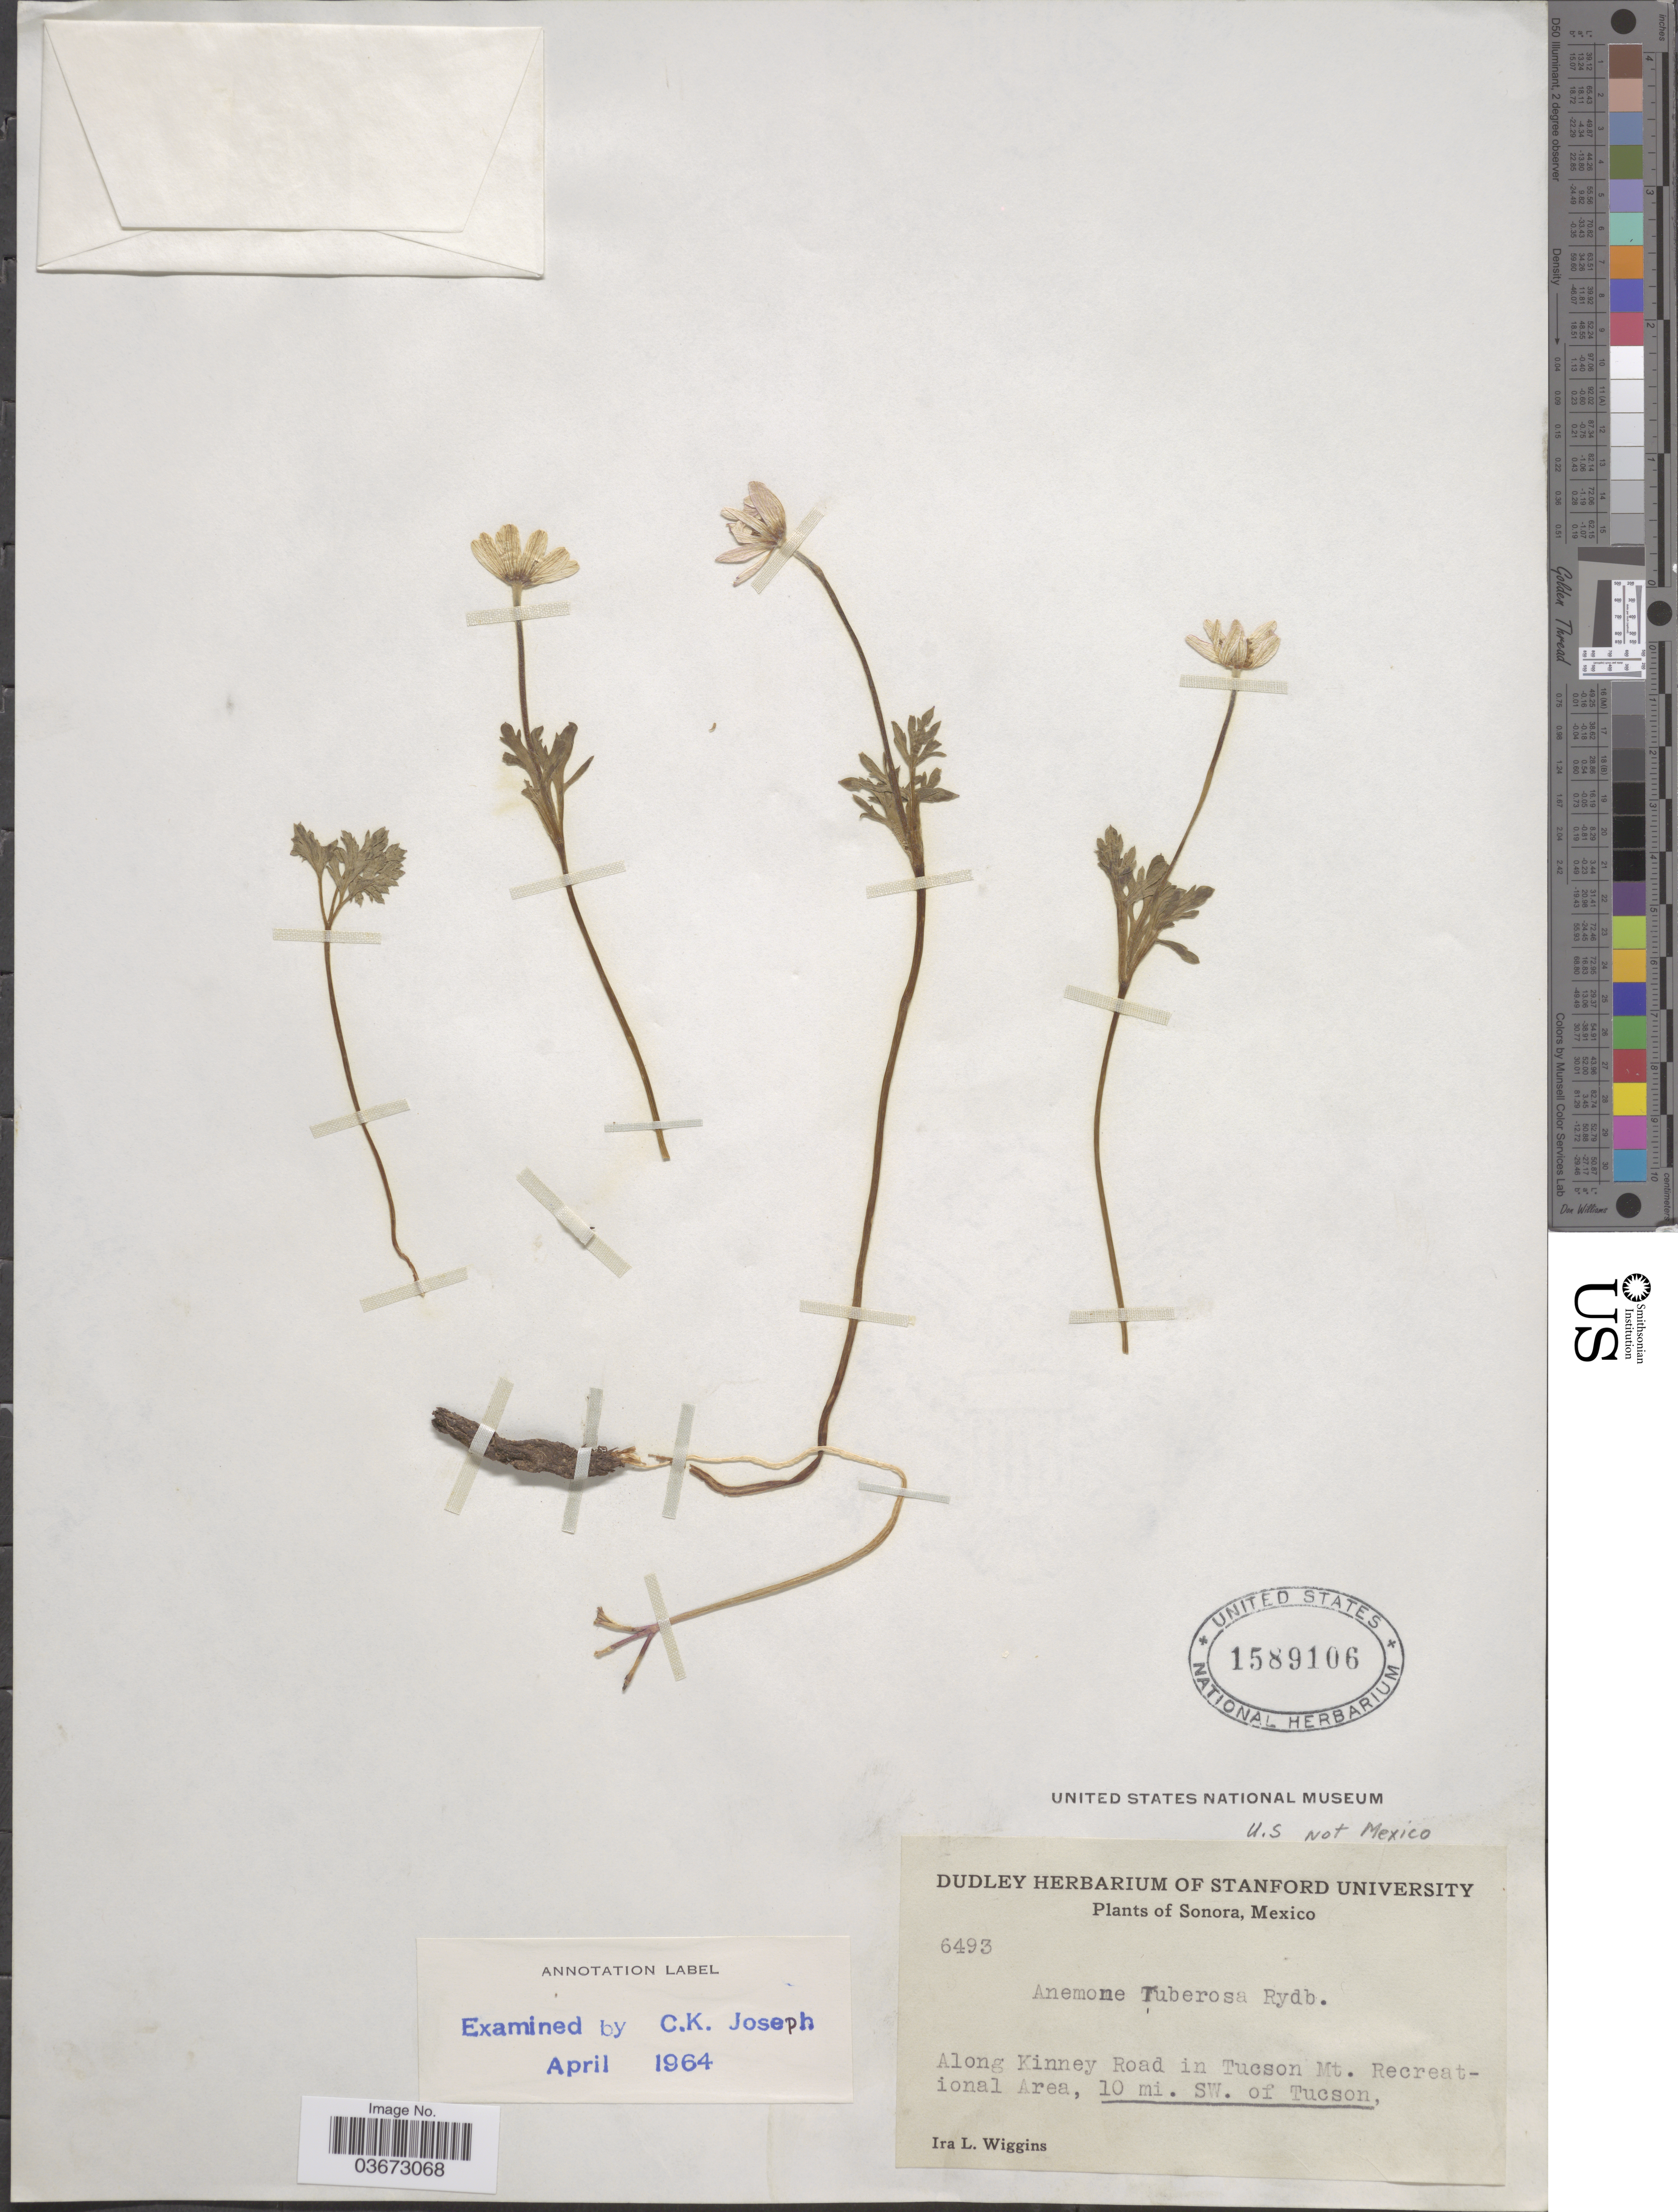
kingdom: Plantae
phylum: Tracheophyta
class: Magnoliopsida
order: Ranunculales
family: Ranunculaceae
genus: Anemone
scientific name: Anemone tuberosa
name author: Rydb.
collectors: I. L. Wiggins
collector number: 6493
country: Mexico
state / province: Sonora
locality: Along Kinney Road in Tucson Mt. Recreational Area, 10 mi. SW. of Tucson.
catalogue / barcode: US 1589106